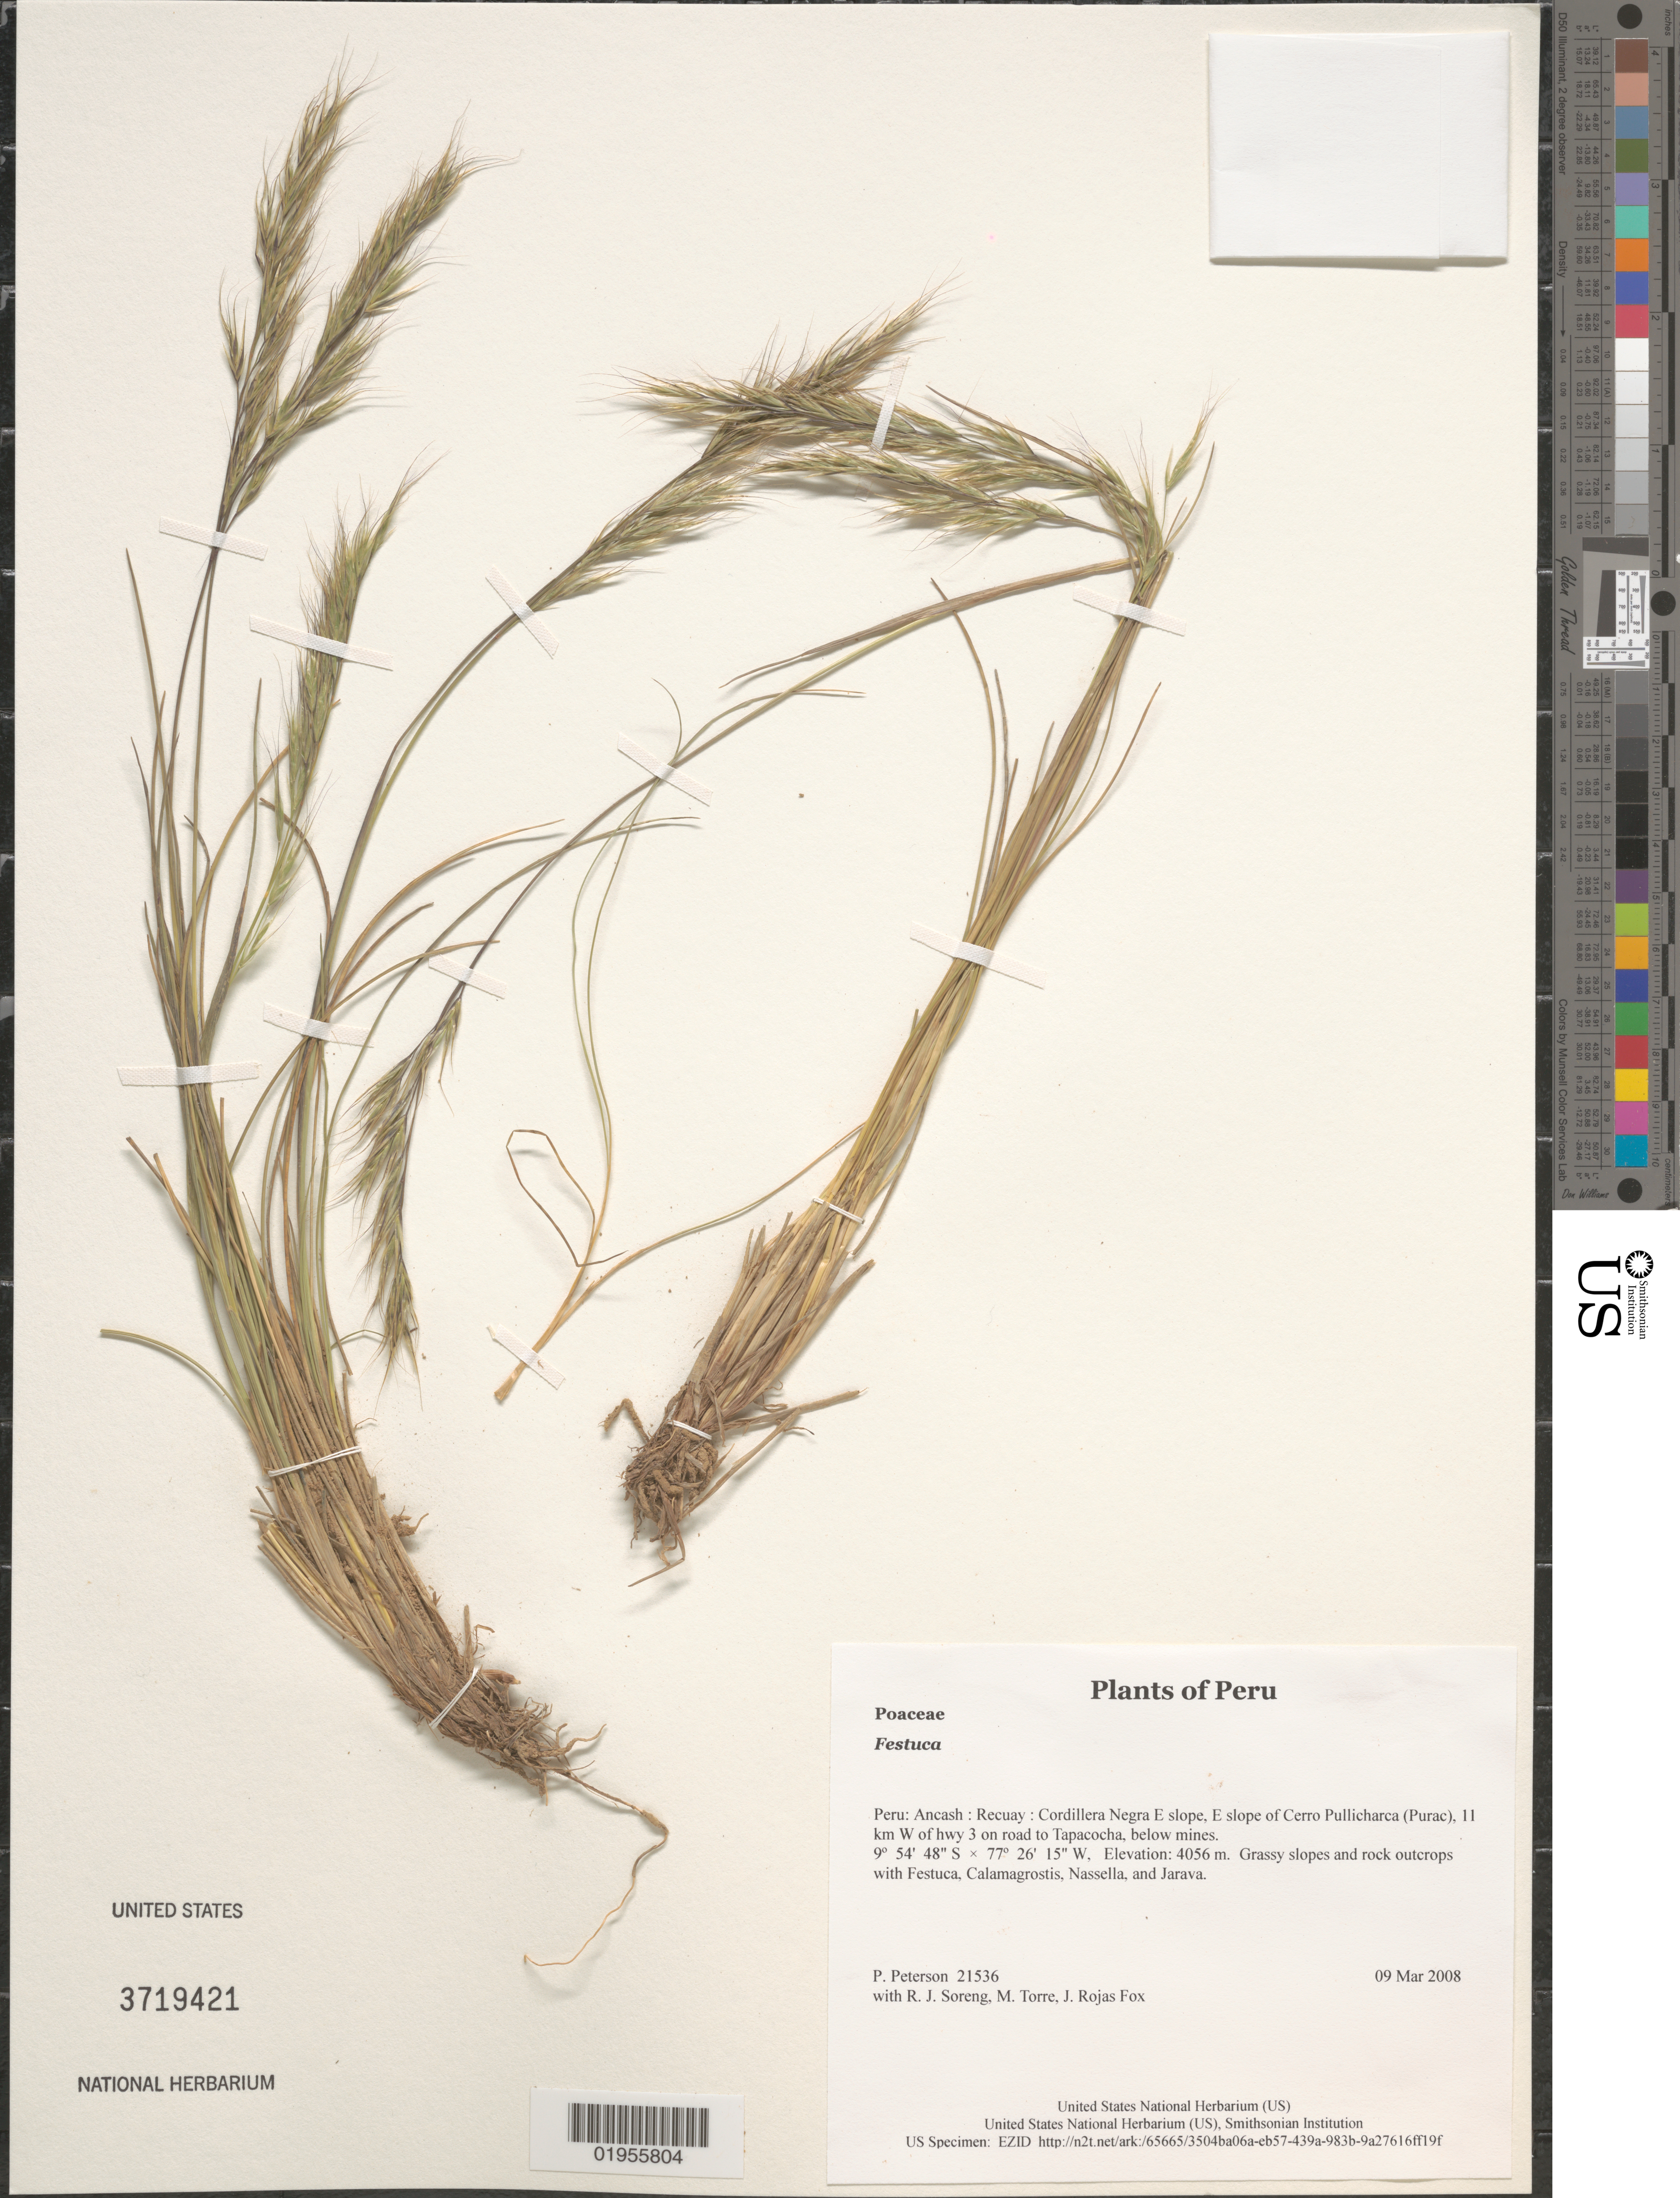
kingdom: Plantae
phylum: Tracheophyta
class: Liliopsida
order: Poales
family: Poaceae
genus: Festuca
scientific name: Festuca sp.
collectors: P. M. Peterson, R. J. Soreng, M. Torre & J. Rojas Fox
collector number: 21536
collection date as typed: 09 Mar 2008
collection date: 2008-03-09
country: Peru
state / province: Ancash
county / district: Recuay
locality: Cordillera Negra E slope, E slope of Cerro Pullicharca (Purac), 11 km W of hwy 3 on road to Tapacocha, below mines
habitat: Grassy slopes and rock outcrops with Festuca, Calamagrostis, Nassella, and Jarava.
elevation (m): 4056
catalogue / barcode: US 3719421